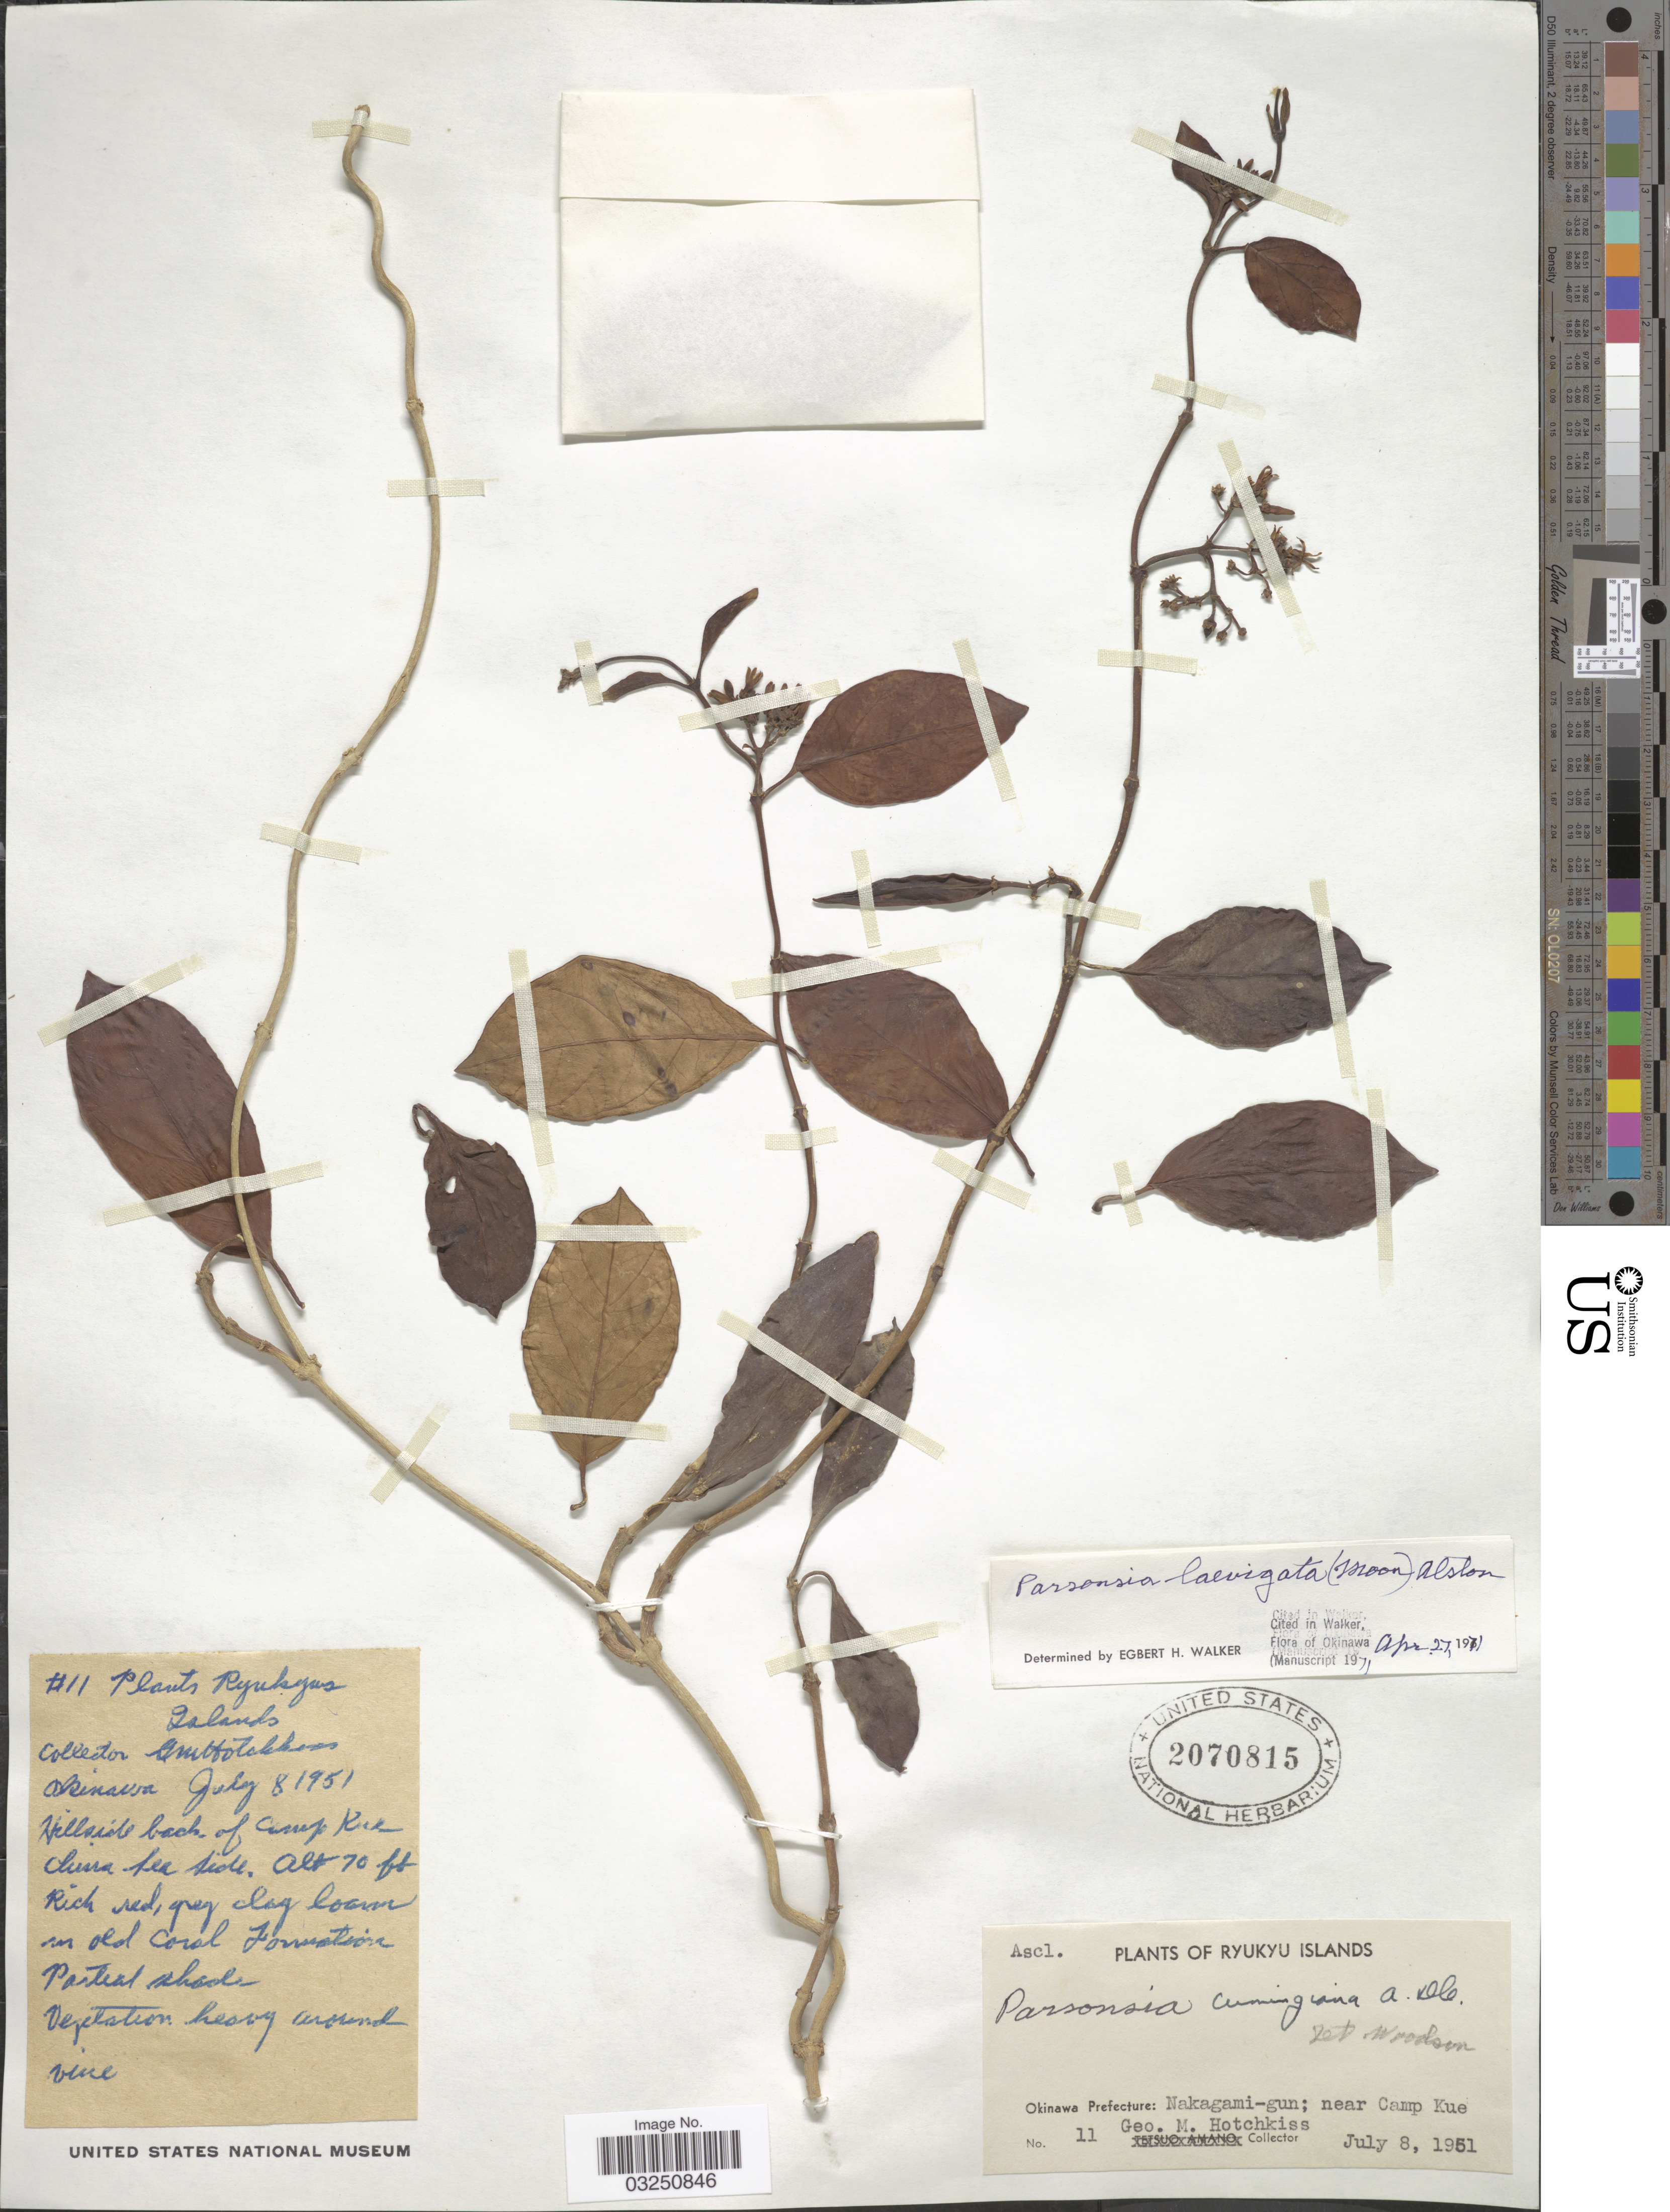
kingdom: Plantae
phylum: Tracheophyta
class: Magnoliopsida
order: Gentianales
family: Apocynaceae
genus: Parsonsia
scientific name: Parsonsia alboflavescens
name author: (Dennst.) Mabberley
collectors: G. Hotchkiss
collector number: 11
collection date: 1951-07-08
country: Japan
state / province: Okinawa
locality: Ryukyu Islands. Okinawa Prefecture: Nakagami-gun; near Camp Kue.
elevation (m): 21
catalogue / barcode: US 2070815